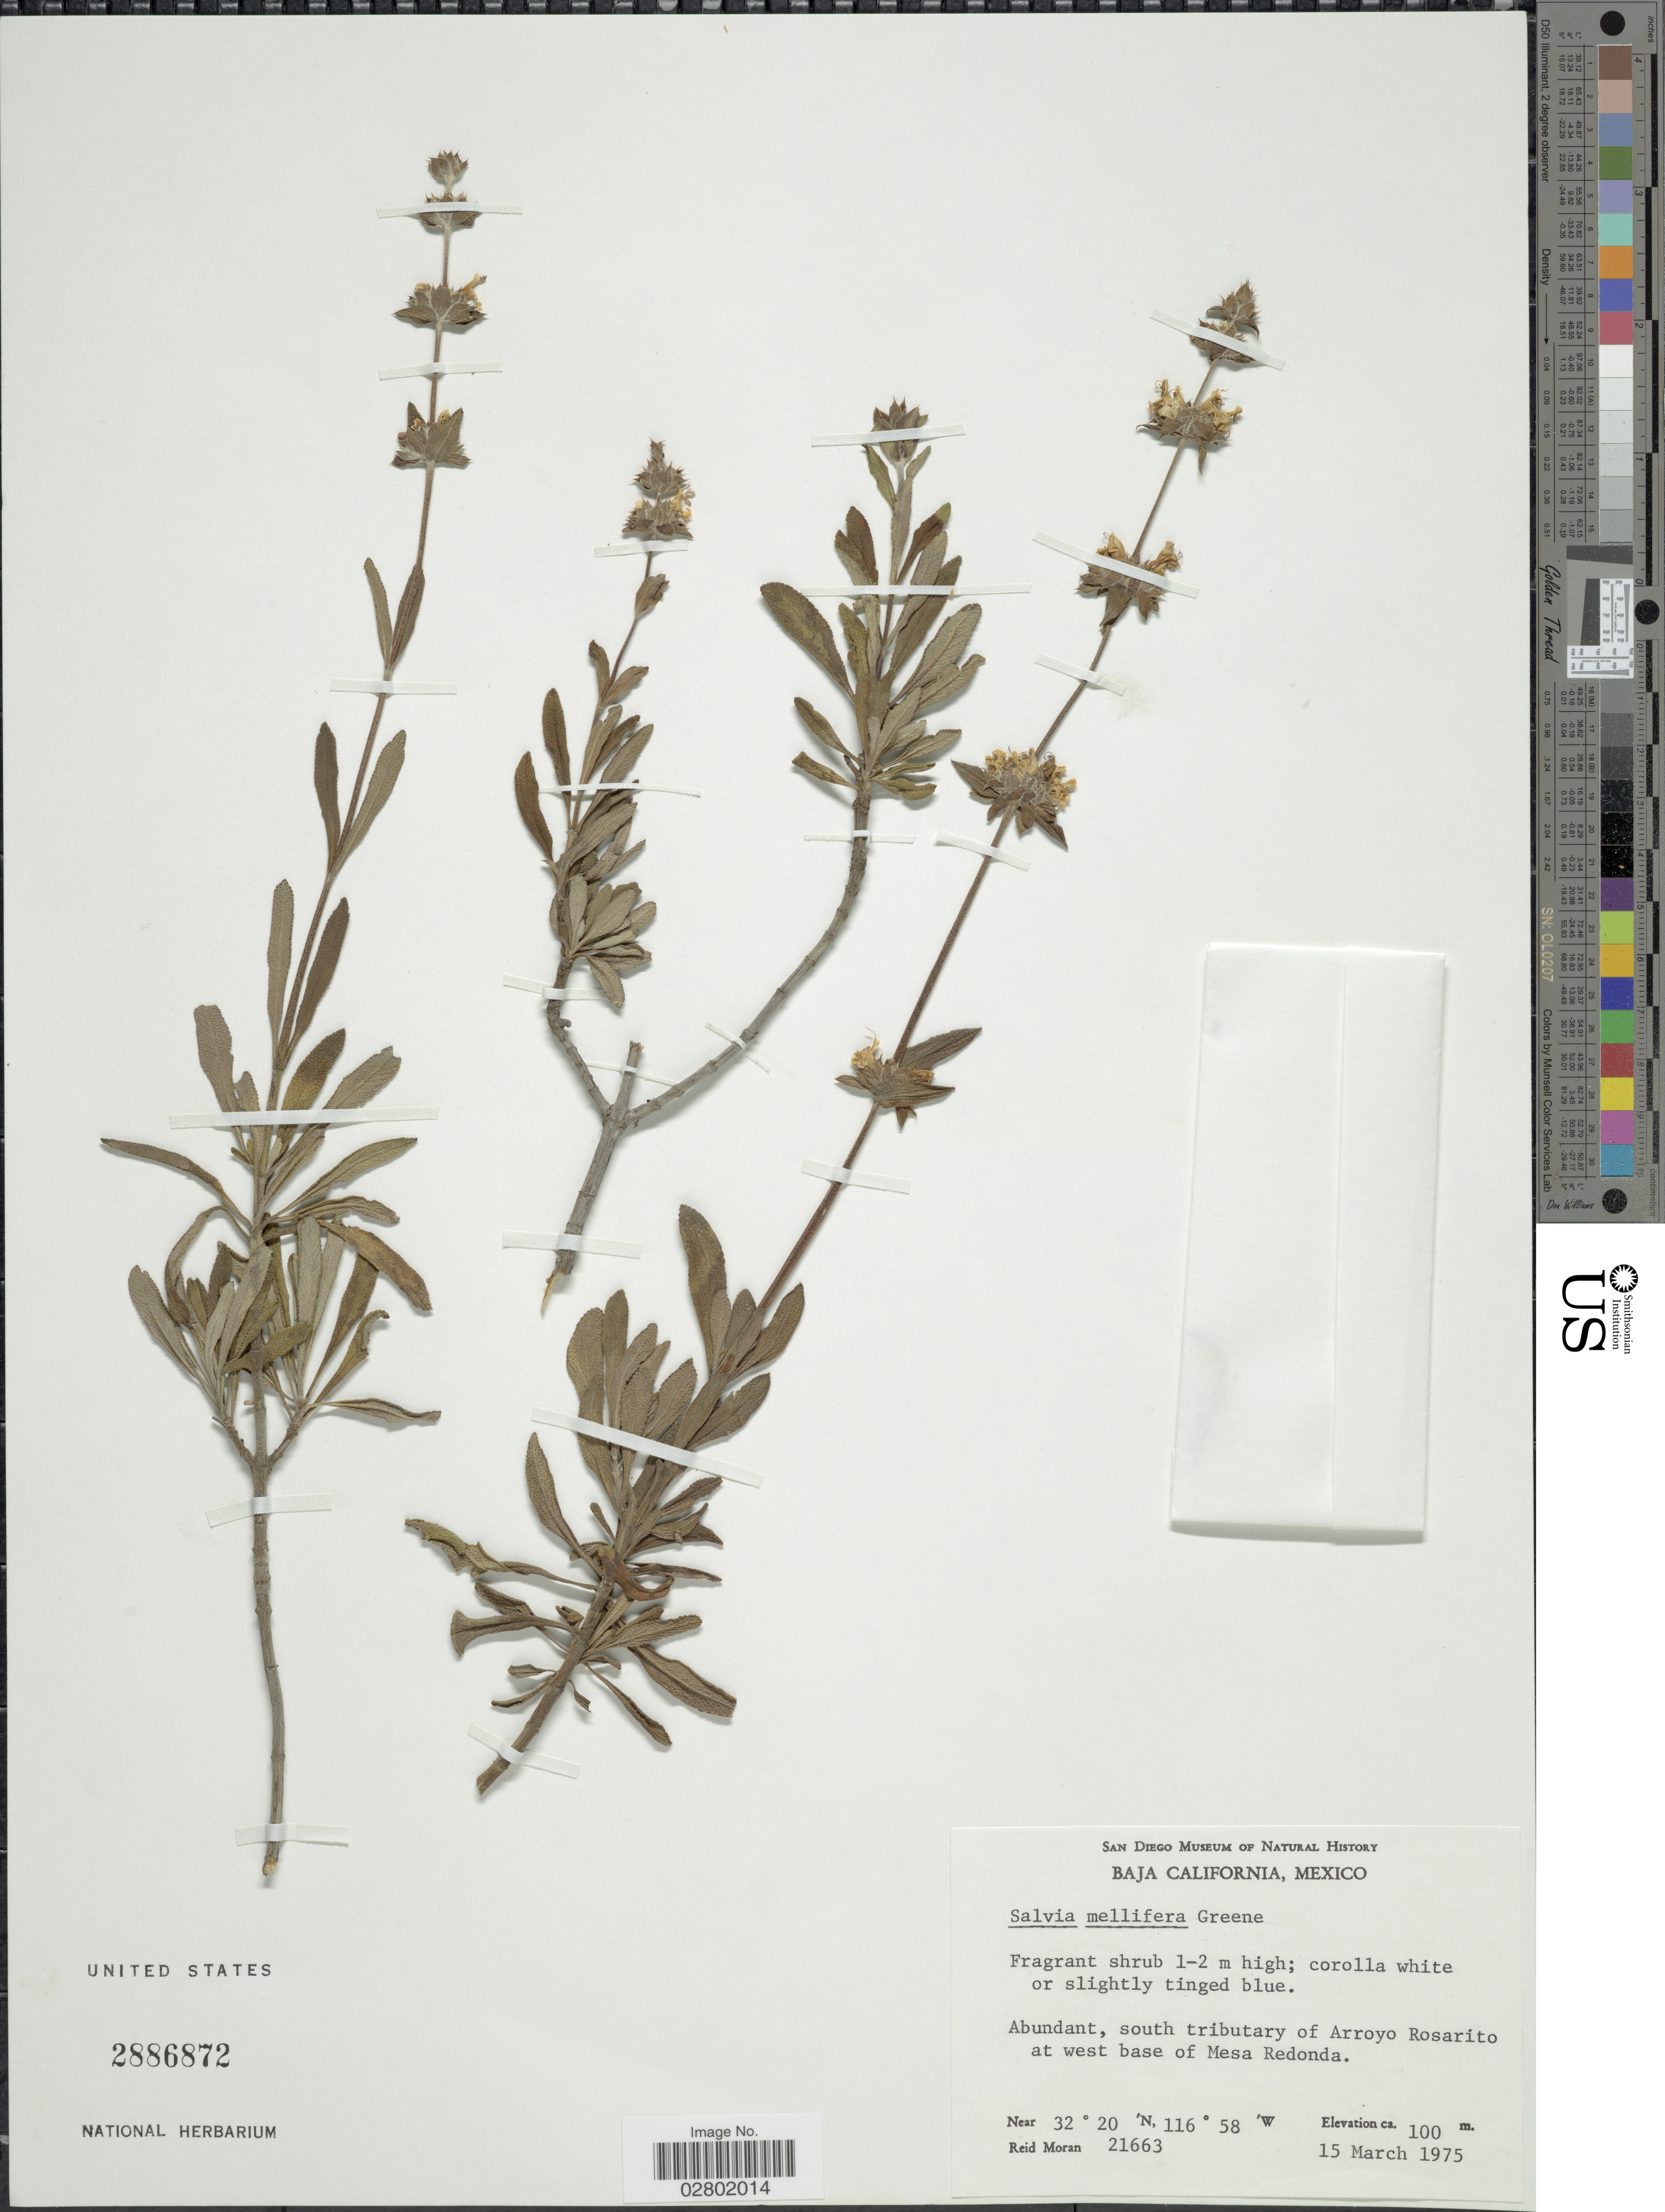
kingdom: Plantae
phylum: Tracheophyta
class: Magnoliopsida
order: Lamiales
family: Lamiaceae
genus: Salvia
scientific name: Salvia mellifera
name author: Greene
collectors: R. V. Moran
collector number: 21663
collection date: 1975-03-15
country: Mexico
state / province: Baja California Norte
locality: South tributary of Arroyo Rosaríto at west base of Mesa Redonda.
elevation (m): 100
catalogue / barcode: US 2886872